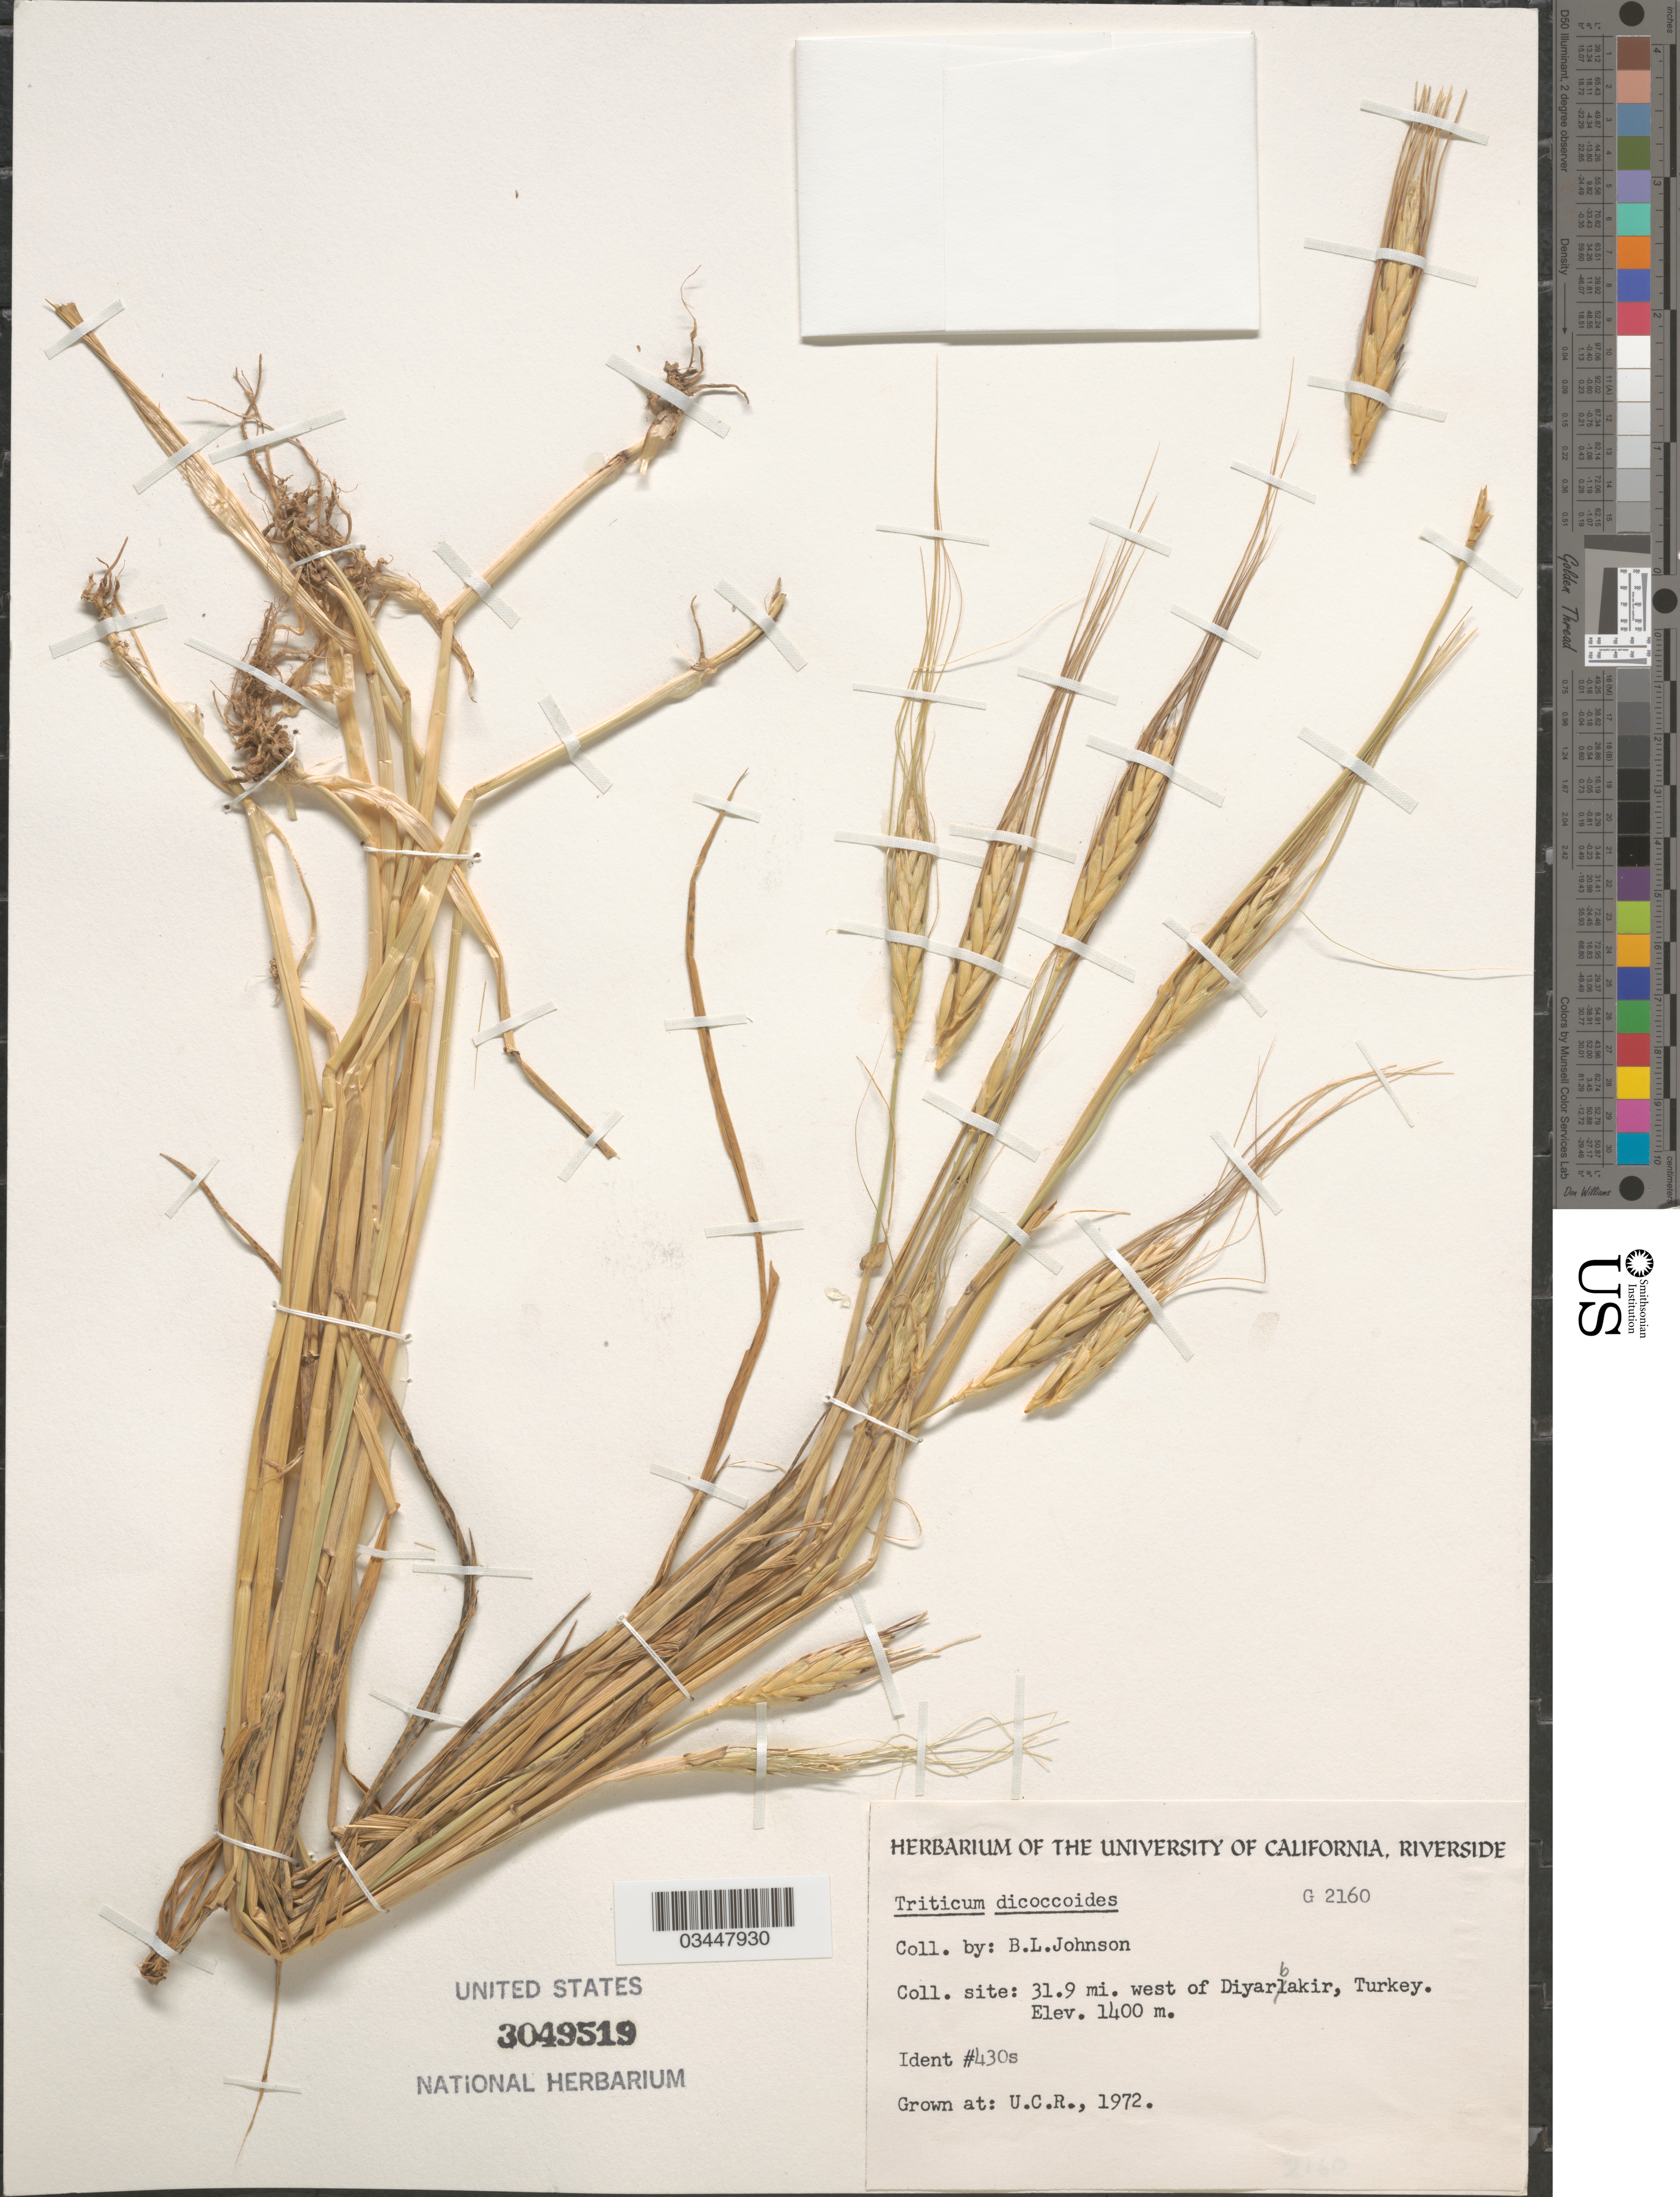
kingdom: Plantae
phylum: Tracheophyta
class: Liliopsida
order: Poales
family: Poaceae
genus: Triticum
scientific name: Triticum dicoccoides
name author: (Körn.) Körn. ex Schweinf.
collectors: ex herb. Univ. of California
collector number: G2160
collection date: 1972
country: United States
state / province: California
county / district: Riverside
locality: U.C.R.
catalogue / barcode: US 3049519